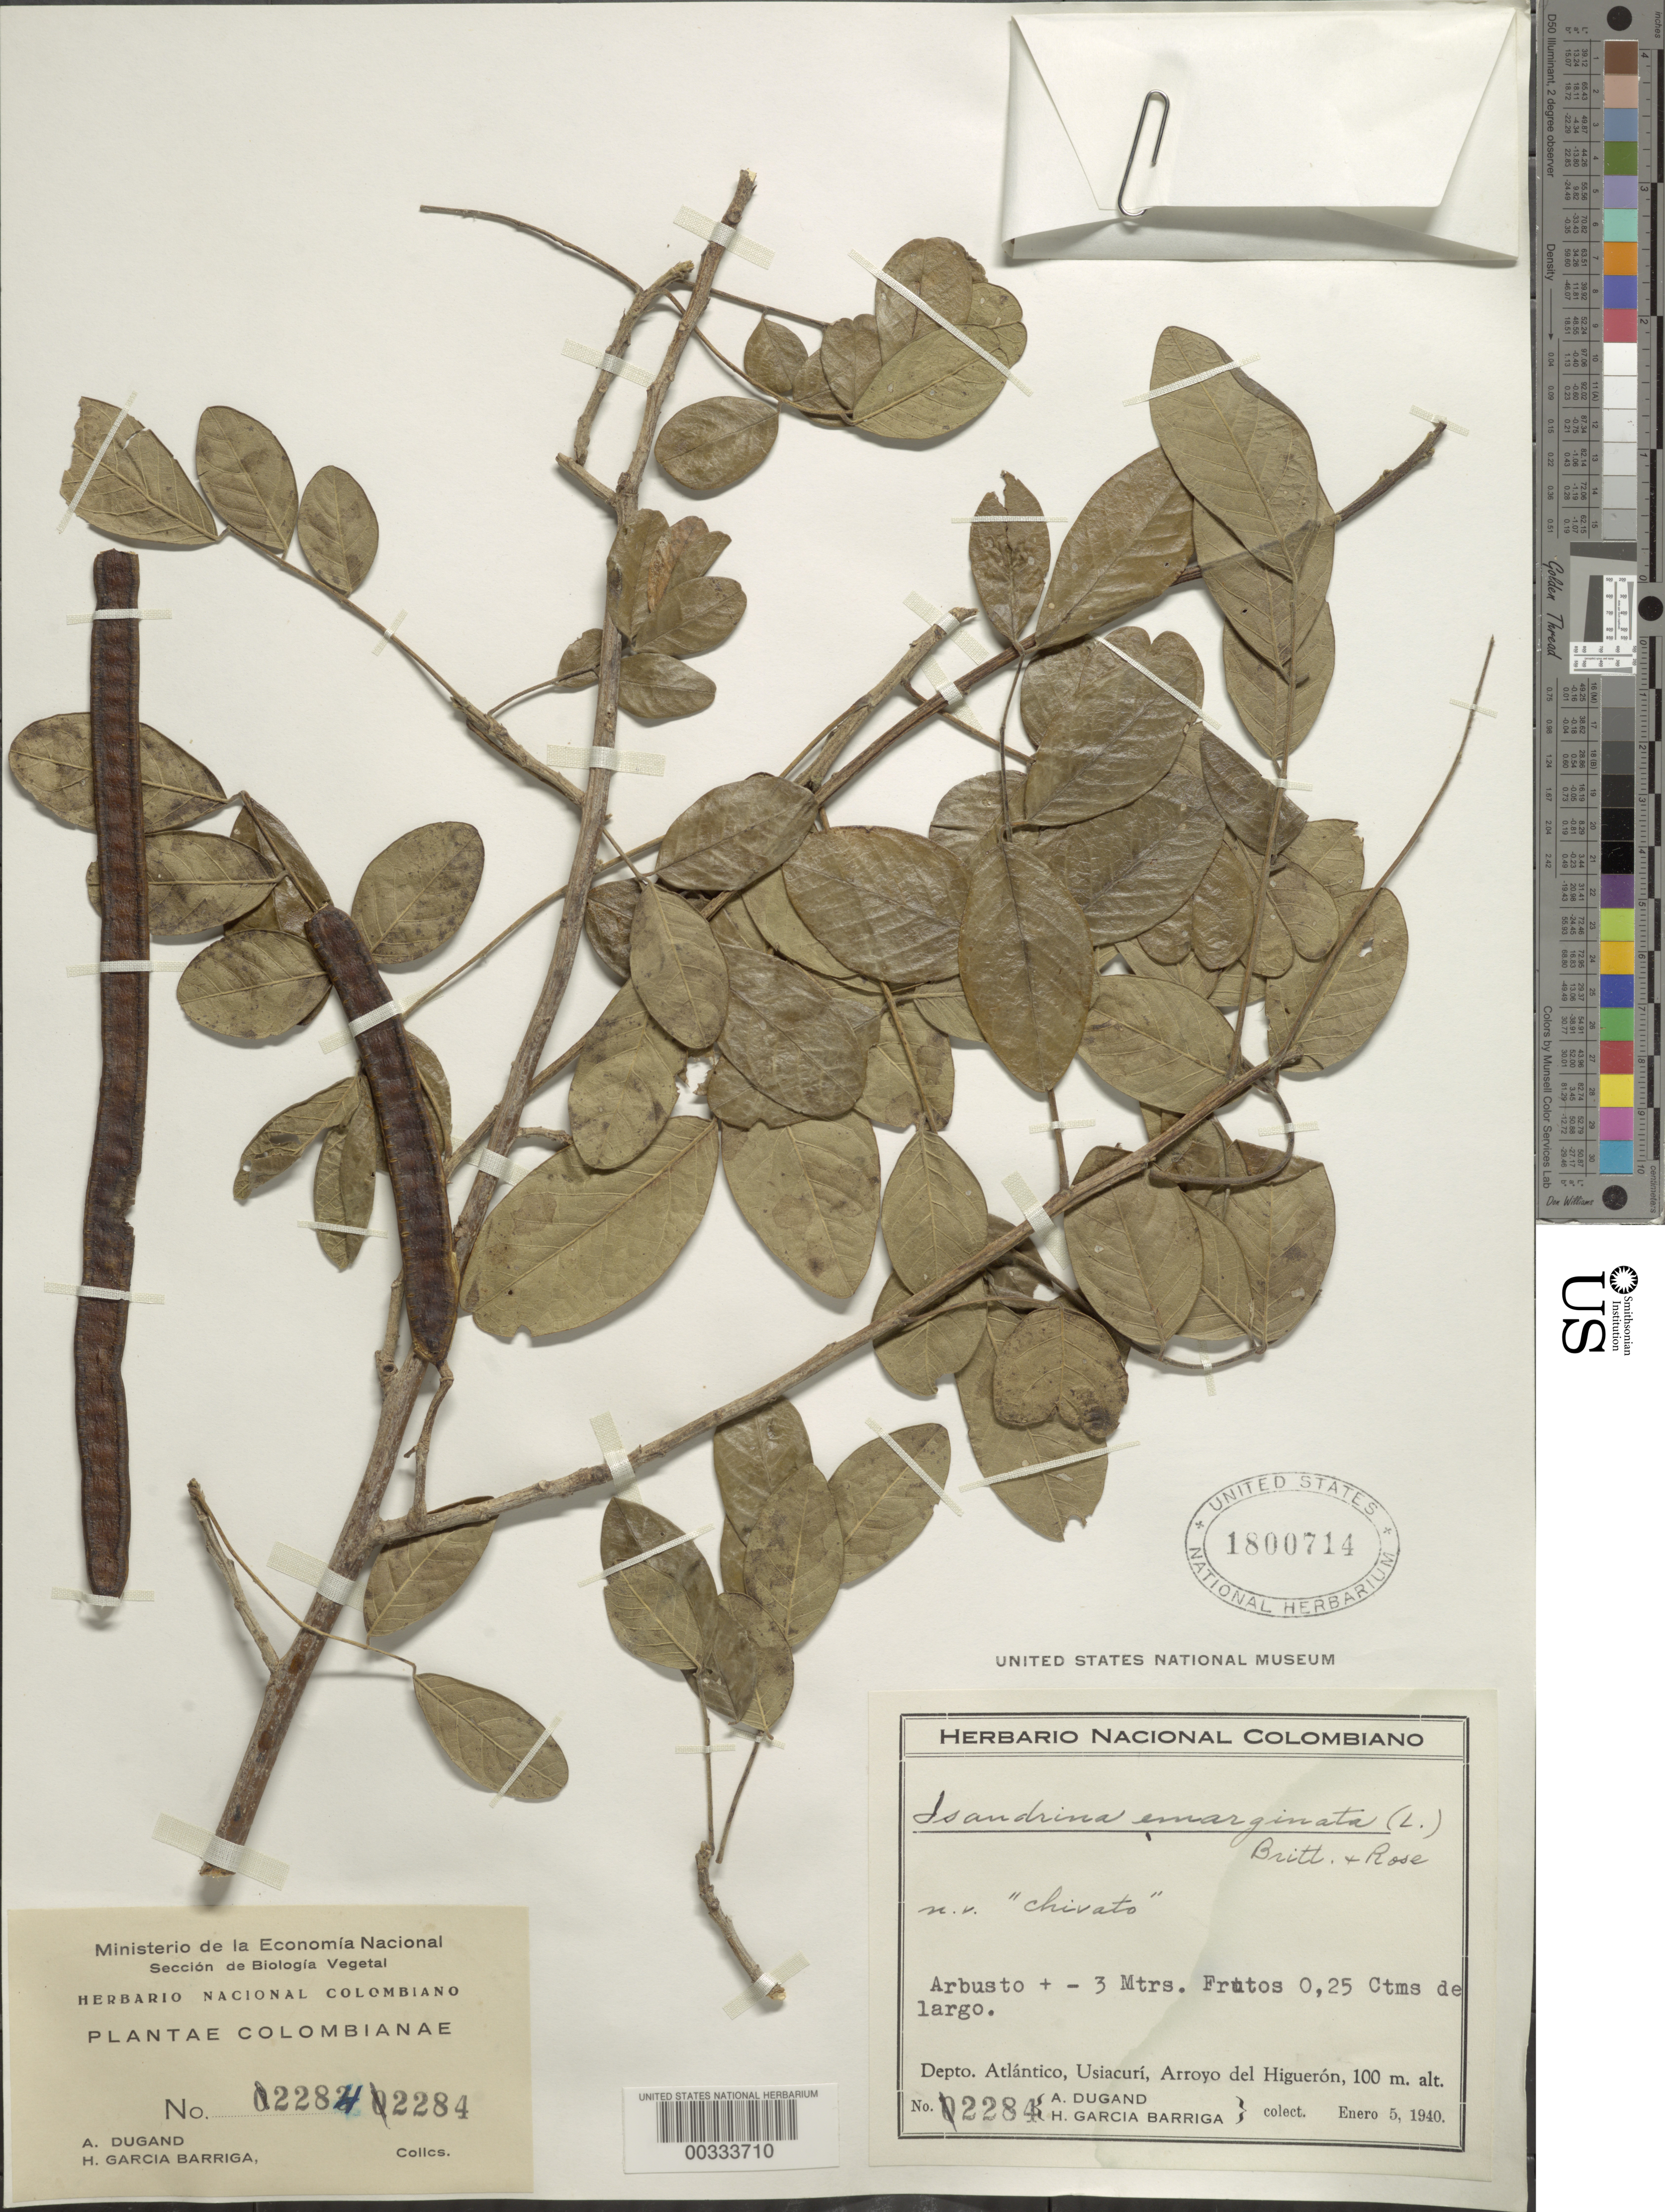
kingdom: Plantae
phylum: Tracheophyta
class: Magnoliopsida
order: Fabales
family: Fabaceae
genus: Senna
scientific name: Senna atomaria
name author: (L.) H.S. Irwin & Barneby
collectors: A. Dugand G. & H. García Barriga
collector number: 2284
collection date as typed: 05 Jan 1940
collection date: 1940-01-05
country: Colombia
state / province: Atlántico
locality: Usiacuri, Arroyo del higueron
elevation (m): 100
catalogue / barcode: US 1800714